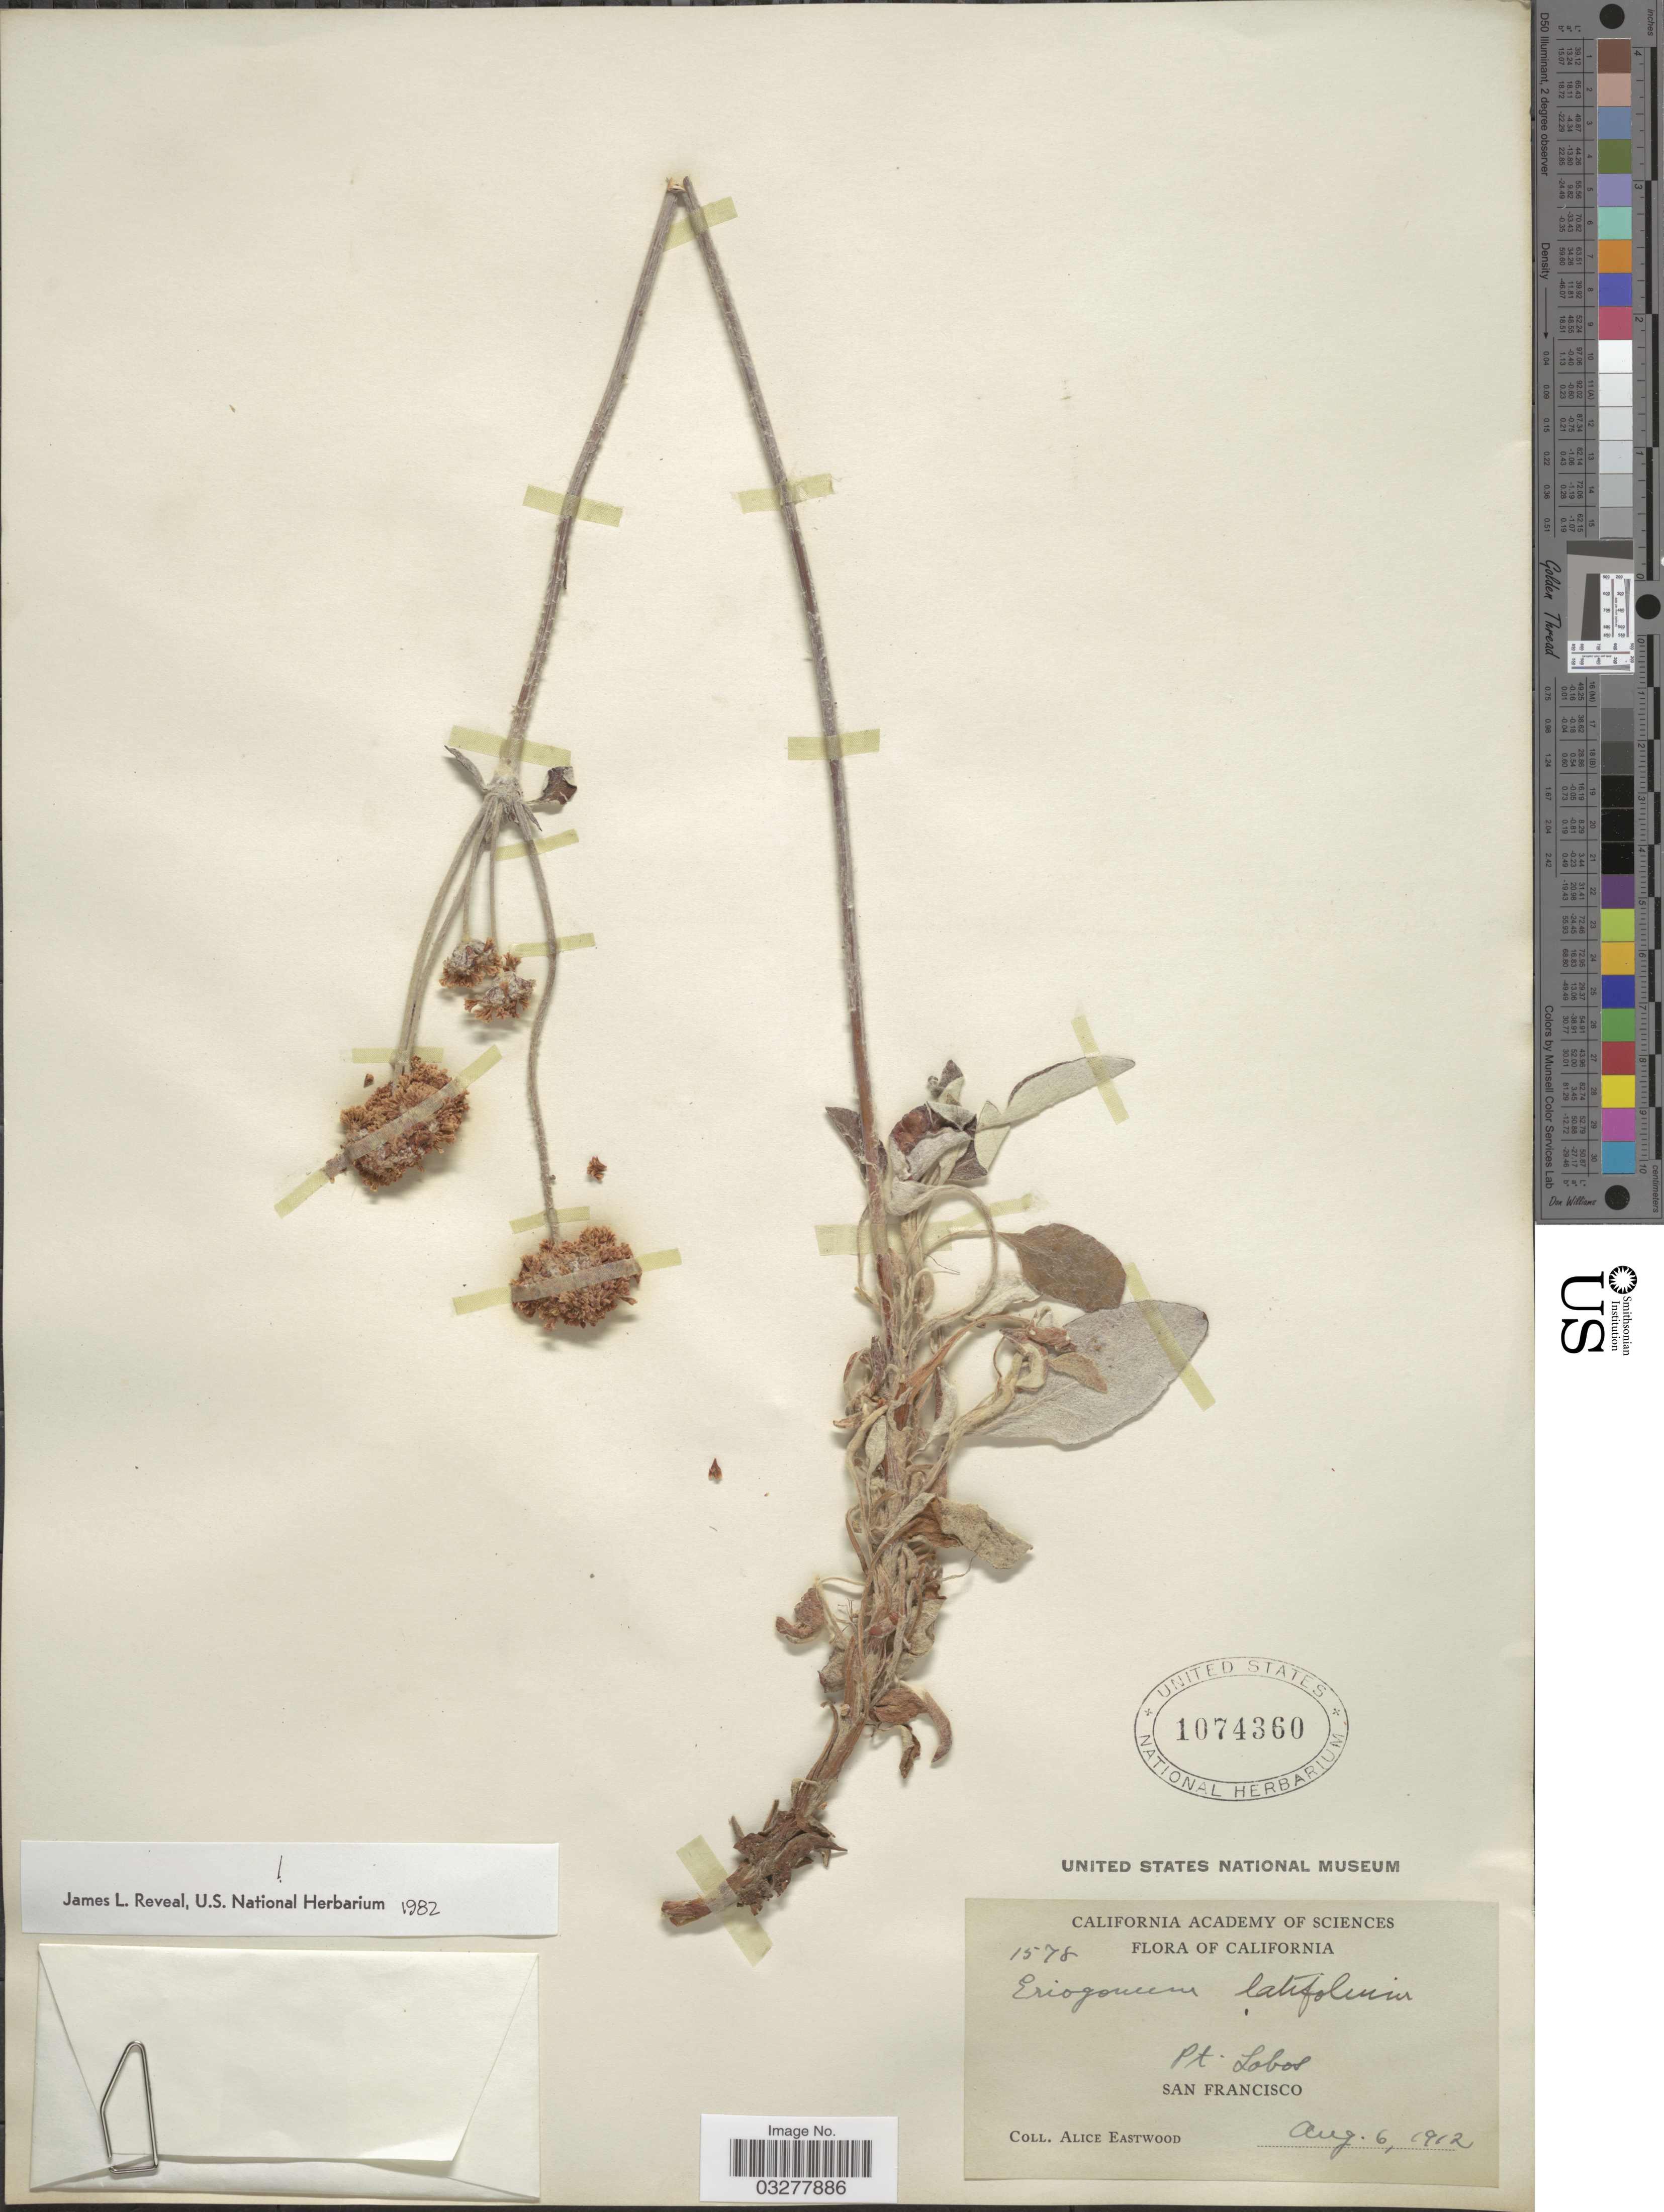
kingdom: Plantae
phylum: Tracheophyta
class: Magnoliopsida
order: Caryophyllales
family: Polygonaceae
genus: Eriogonum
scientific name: Eriogonum latifolium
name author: Sm.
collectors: A. Eastwood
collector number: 1578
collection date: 1912-08-06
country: United States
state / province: California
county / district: San Francisco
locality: Pt. Lobos. San Francisco.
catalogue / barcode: US 1074360